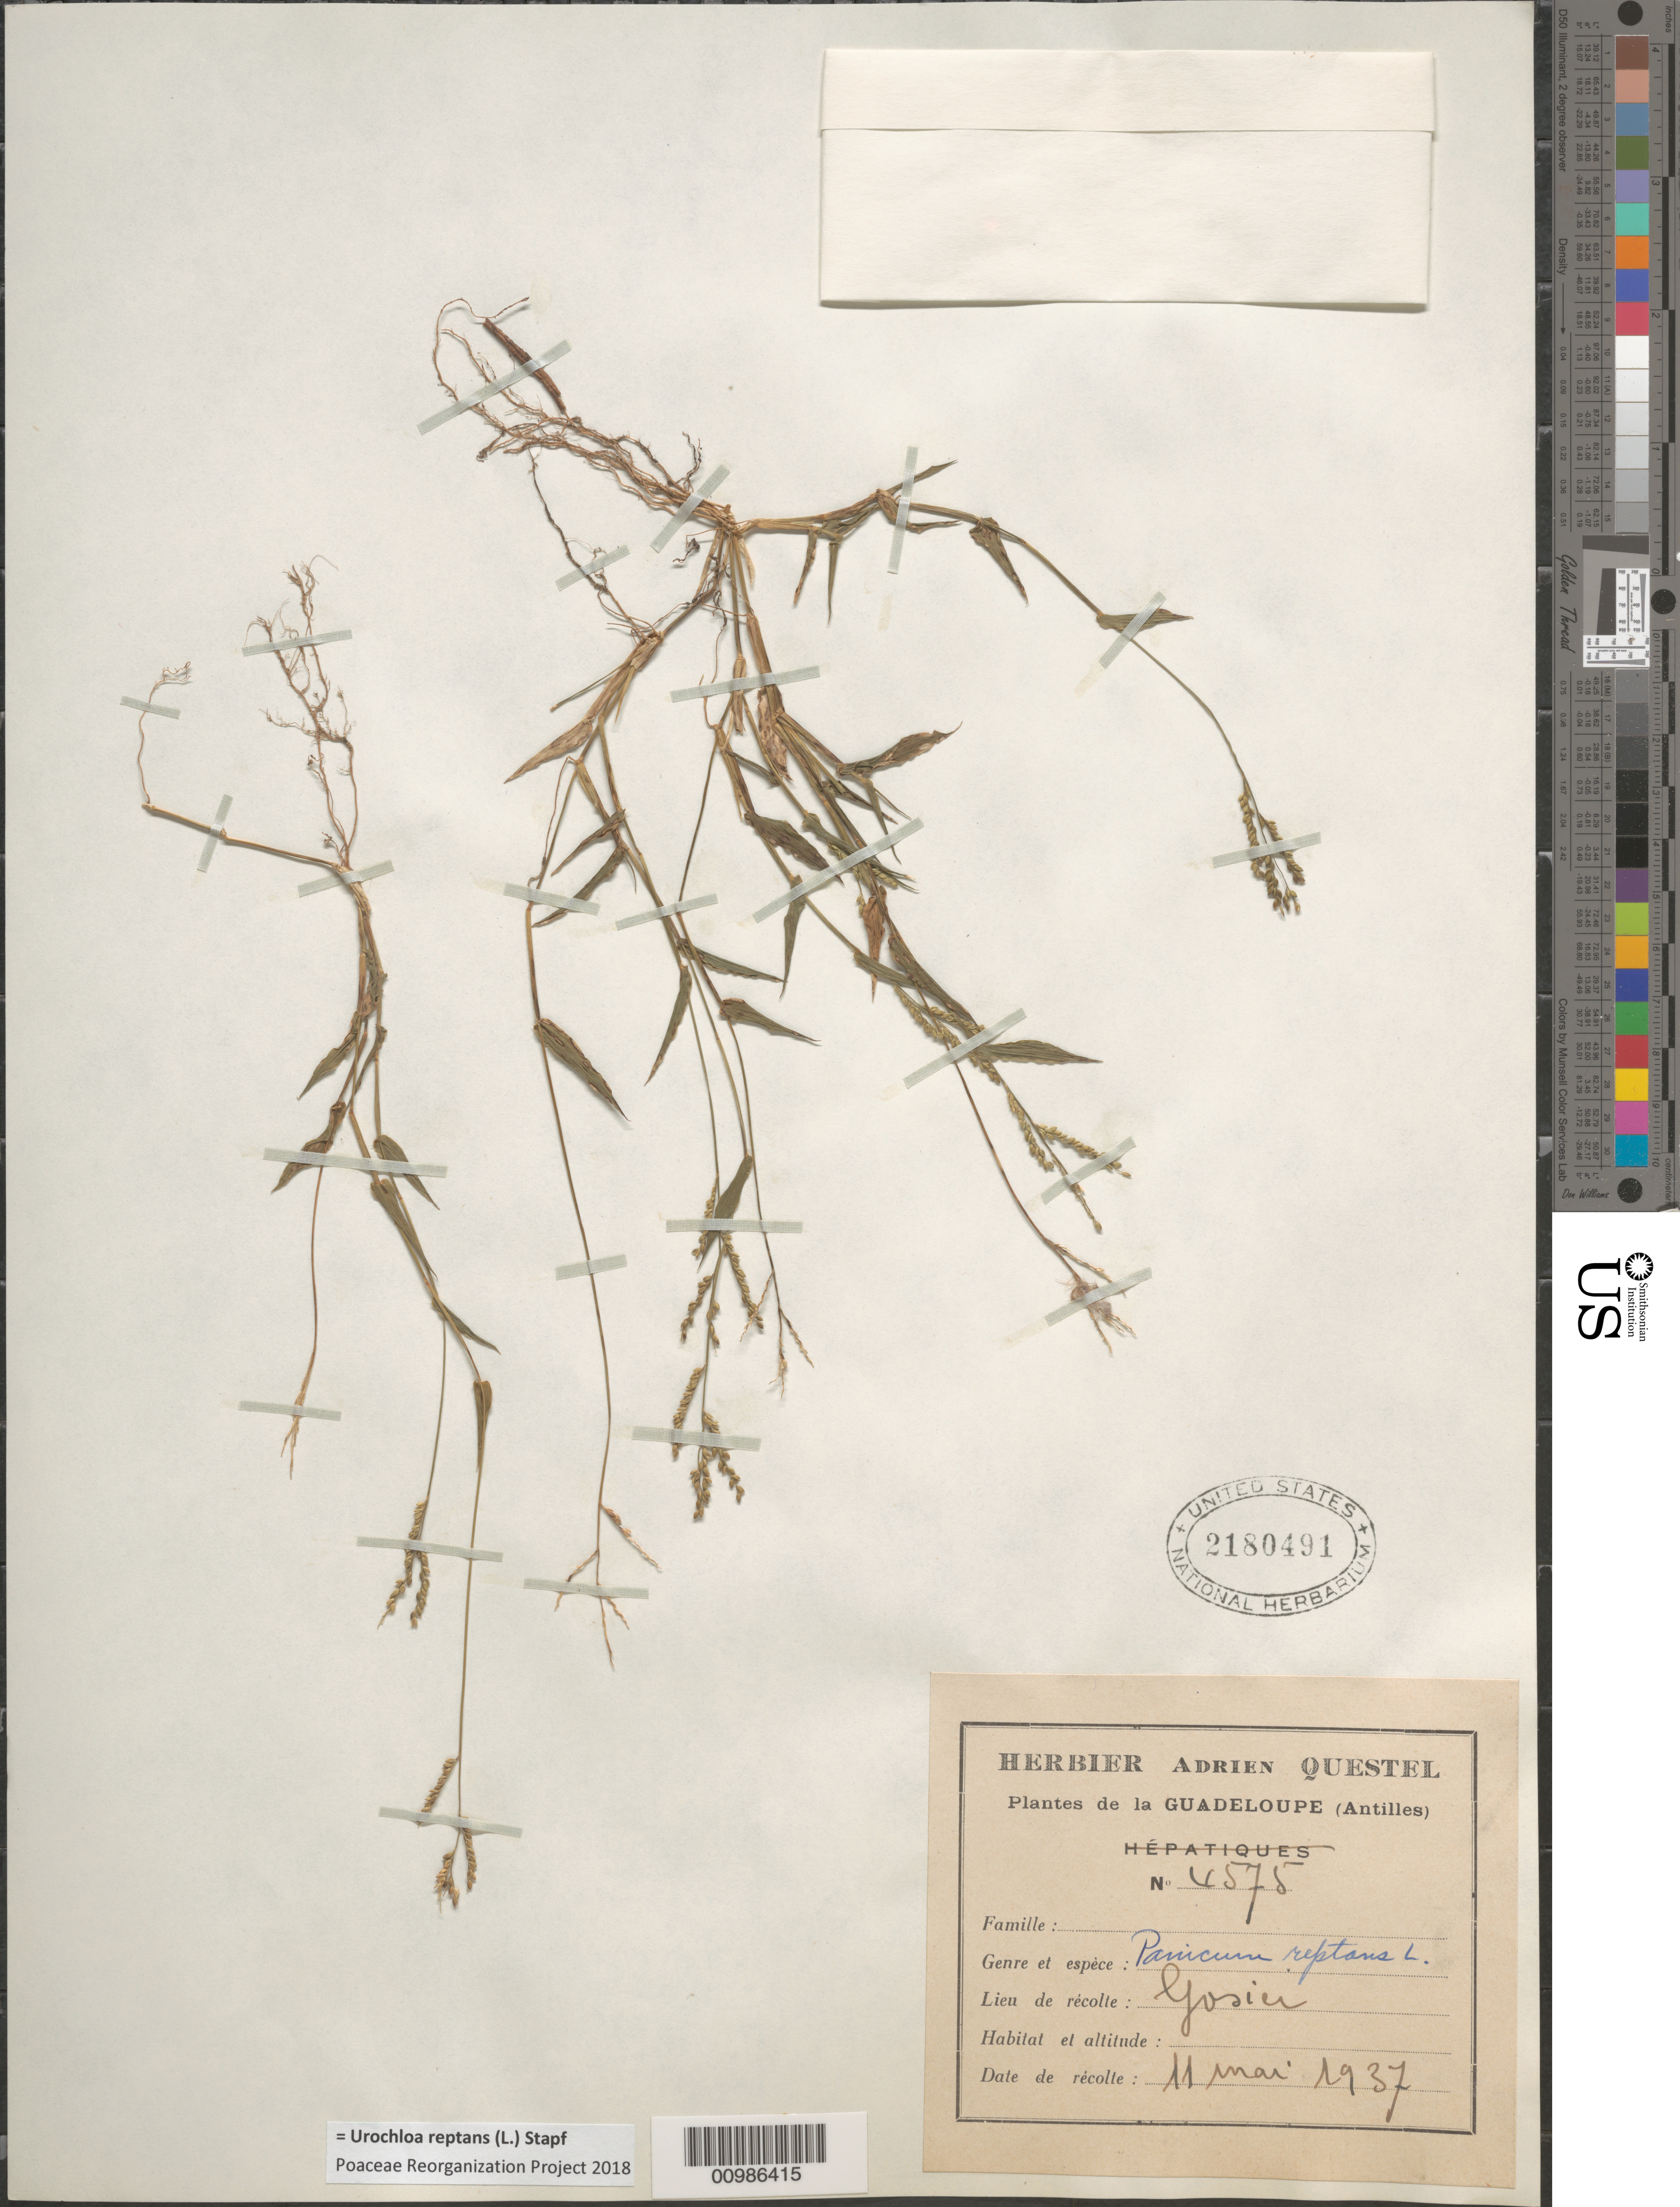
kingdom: Plantae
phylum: Tracheophyta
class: Liliopsida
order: Poales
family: Poaceae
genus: Brachiaria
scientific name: Brachiaria reptans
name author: (L.) C.E. Hubb. & C.A. Gardner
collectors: A. Questel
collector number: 4575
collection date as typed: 11 May 1937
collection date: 1937-05-11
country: Guadeloupe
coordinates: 0 N, 0 E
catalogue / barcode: US 2180491